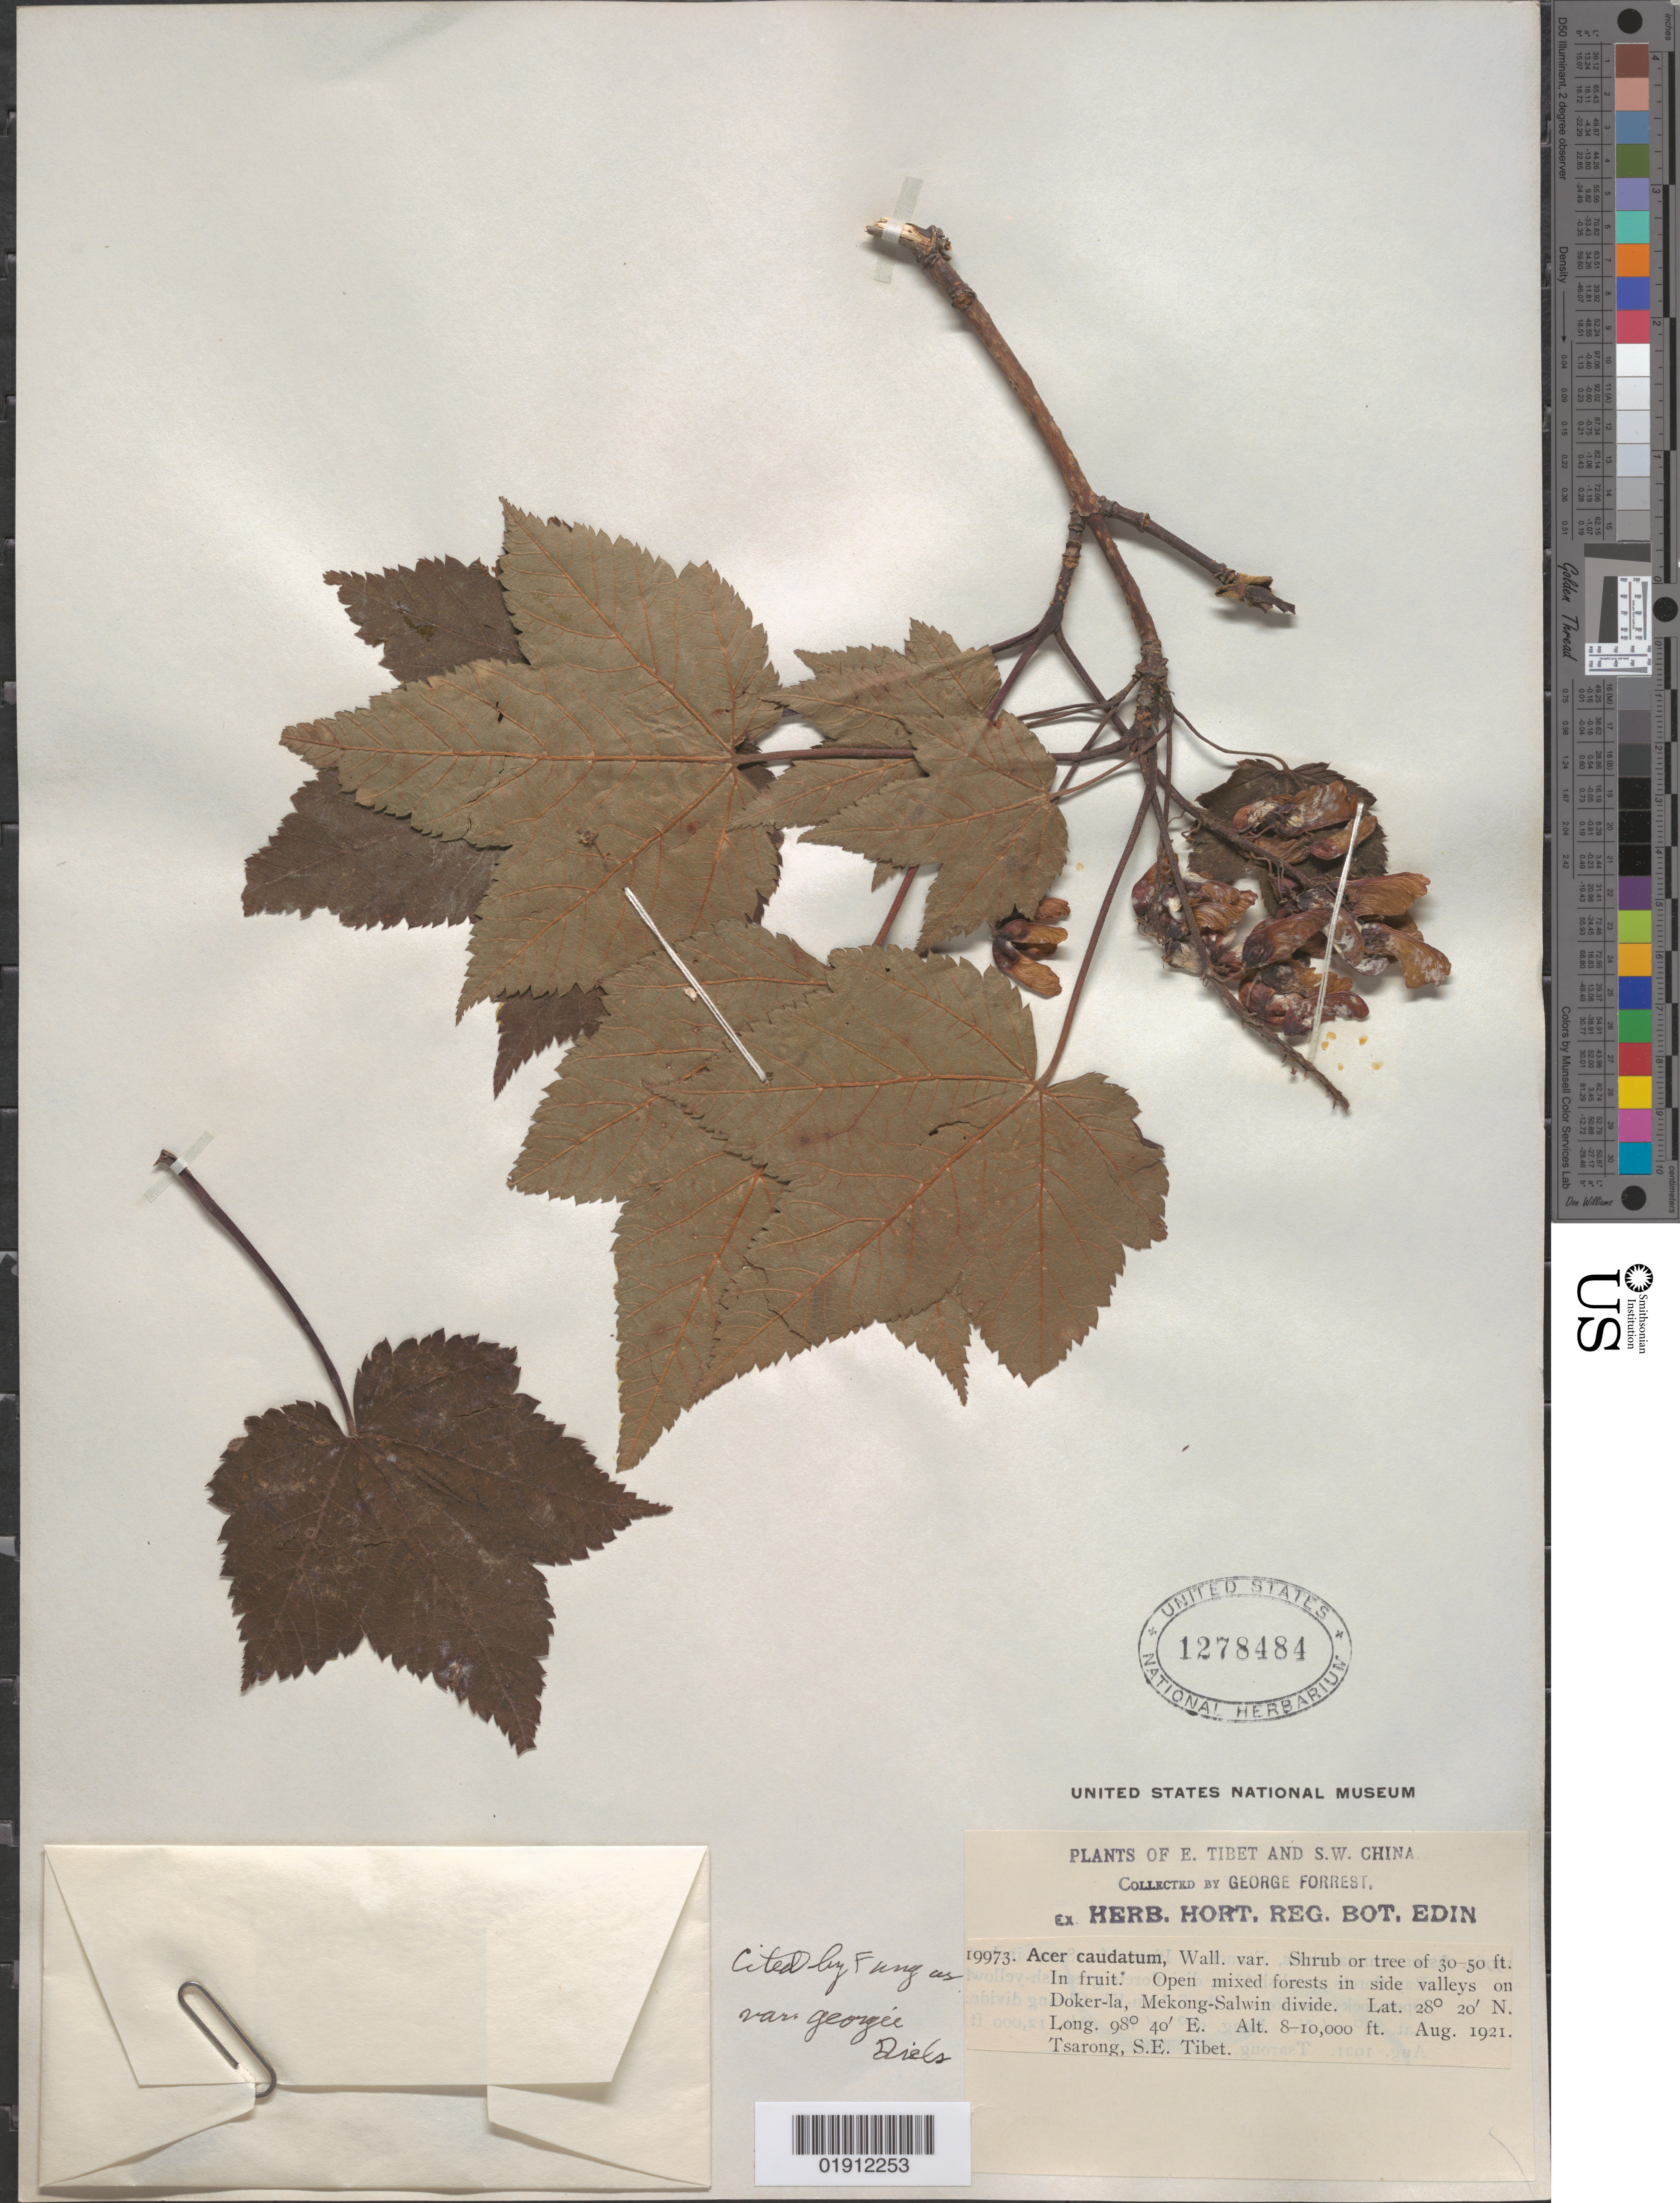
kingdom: Plantae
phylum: Tracheophyta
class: Magnoliopsida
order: Sapindales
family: Sapindaceae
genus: Acer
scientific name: Acer caudatum var. georgei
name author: Diels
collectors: G. Forrest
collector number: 19973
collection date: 1921-08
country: China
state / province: Xizang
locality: Doker-la, Mekong-Salwin divide. Tsarong, S.E. Tibet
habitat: Open mixed forests in side valleys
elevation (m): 2438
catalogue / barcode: US 1278484